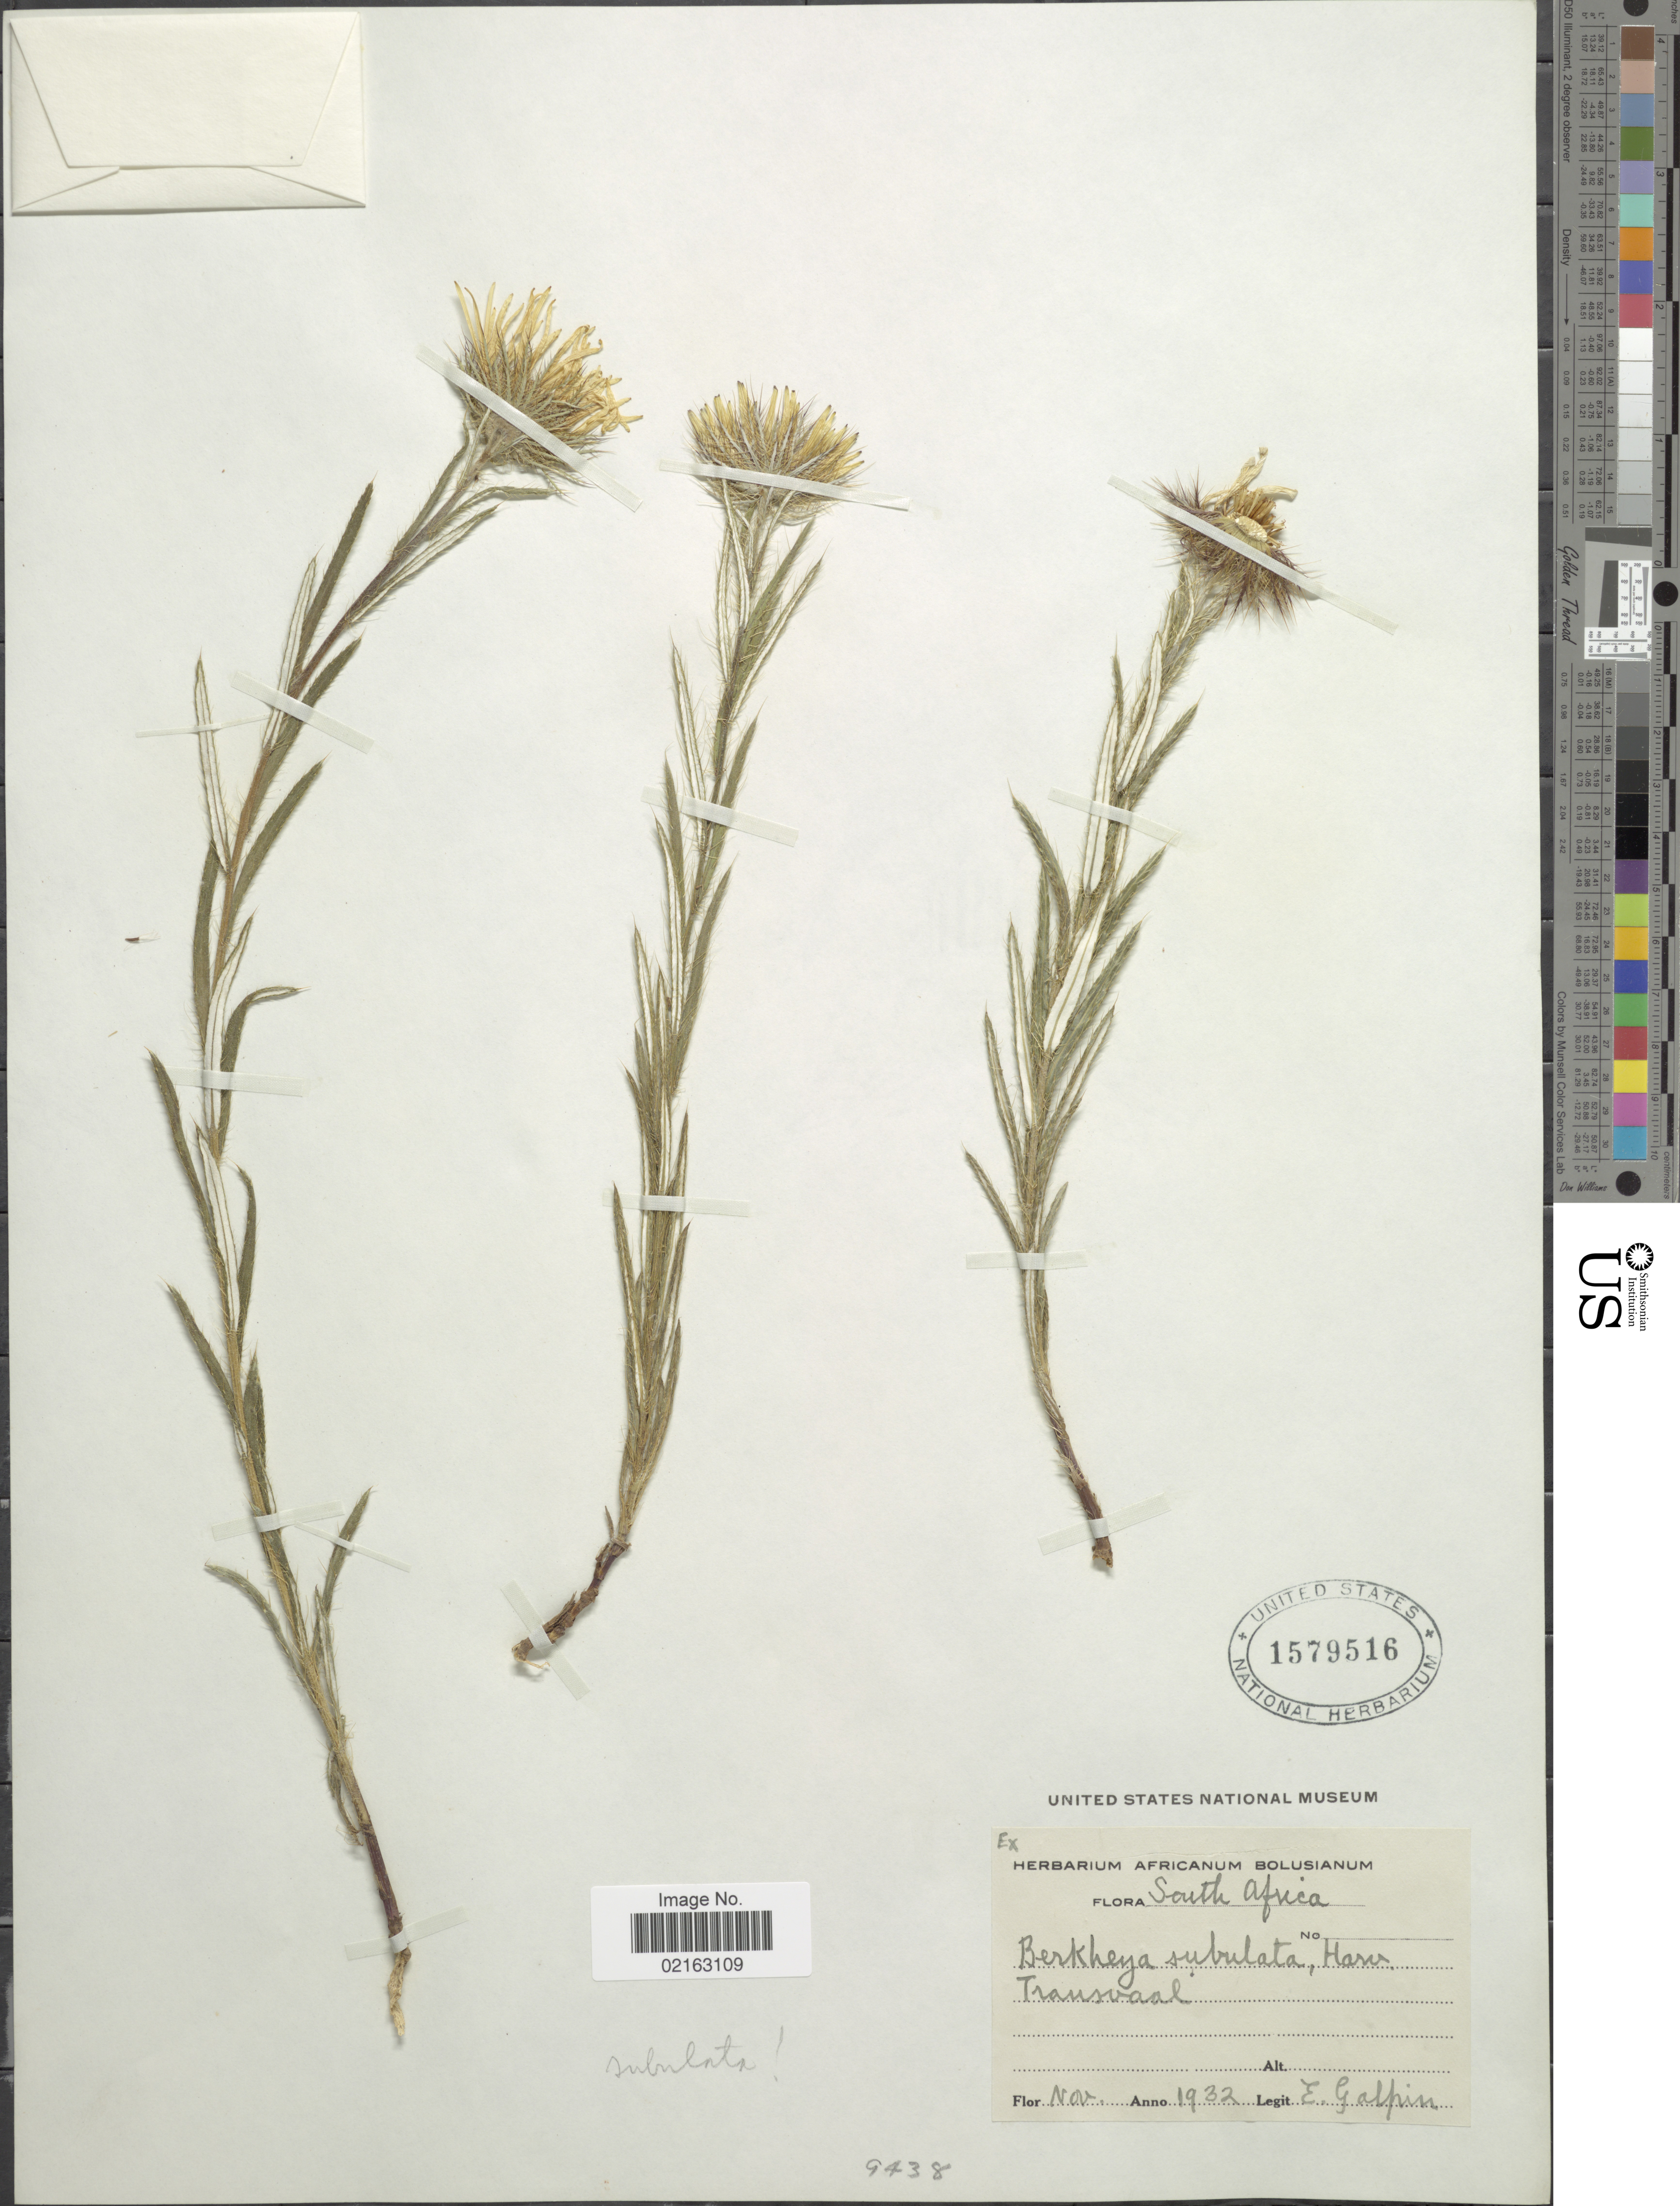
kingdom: Plantae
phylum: Tracheophyta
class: Magnoliopsida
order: Asterales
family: Asteraceae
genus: Berkheya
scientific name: Berkheya subulata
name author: Harv.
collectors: E. Galpin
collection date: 1932-11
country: South Africa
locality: Transvaal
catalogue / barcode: US 1579516